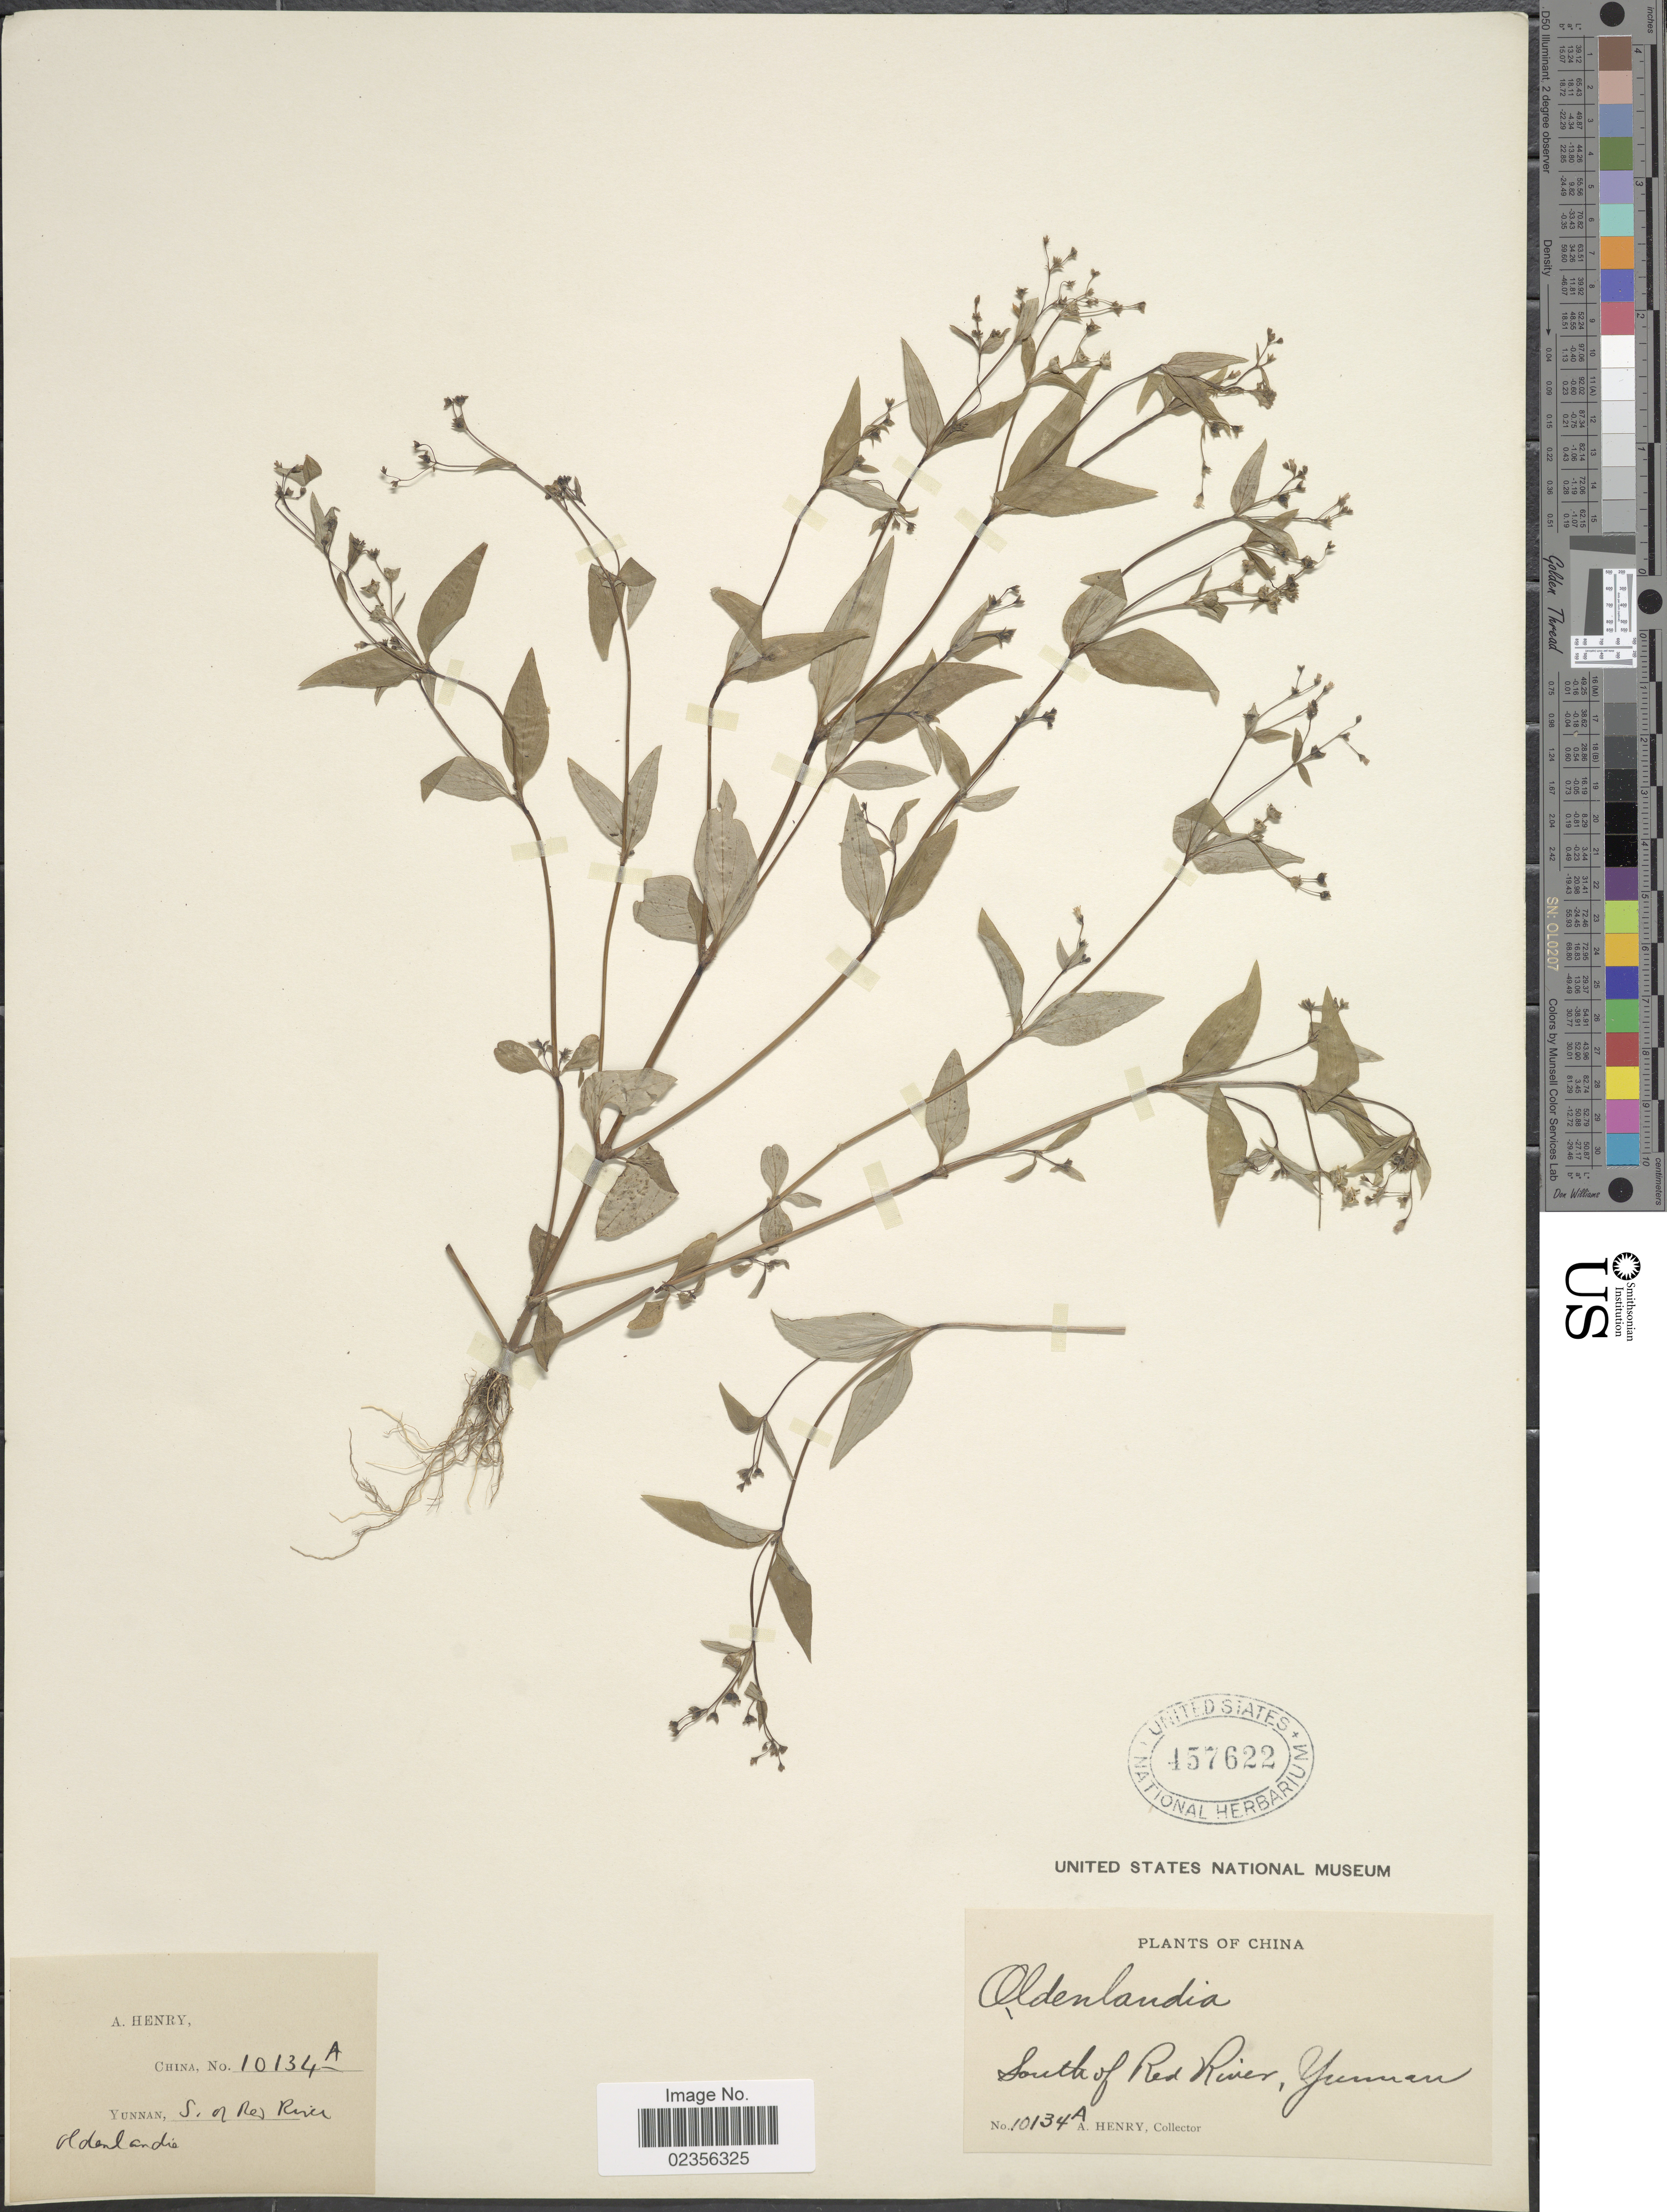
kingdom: Plantae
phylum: Tracheophyta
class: Magnoliopsida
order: Gentianales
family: Rubiaceae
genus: Hedyotis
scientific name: Hedyotis sp.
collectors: A. Henry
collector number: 10134 A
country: China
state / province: Yunnan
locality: Yunnan, China, South of Red River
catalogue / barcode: US 457622